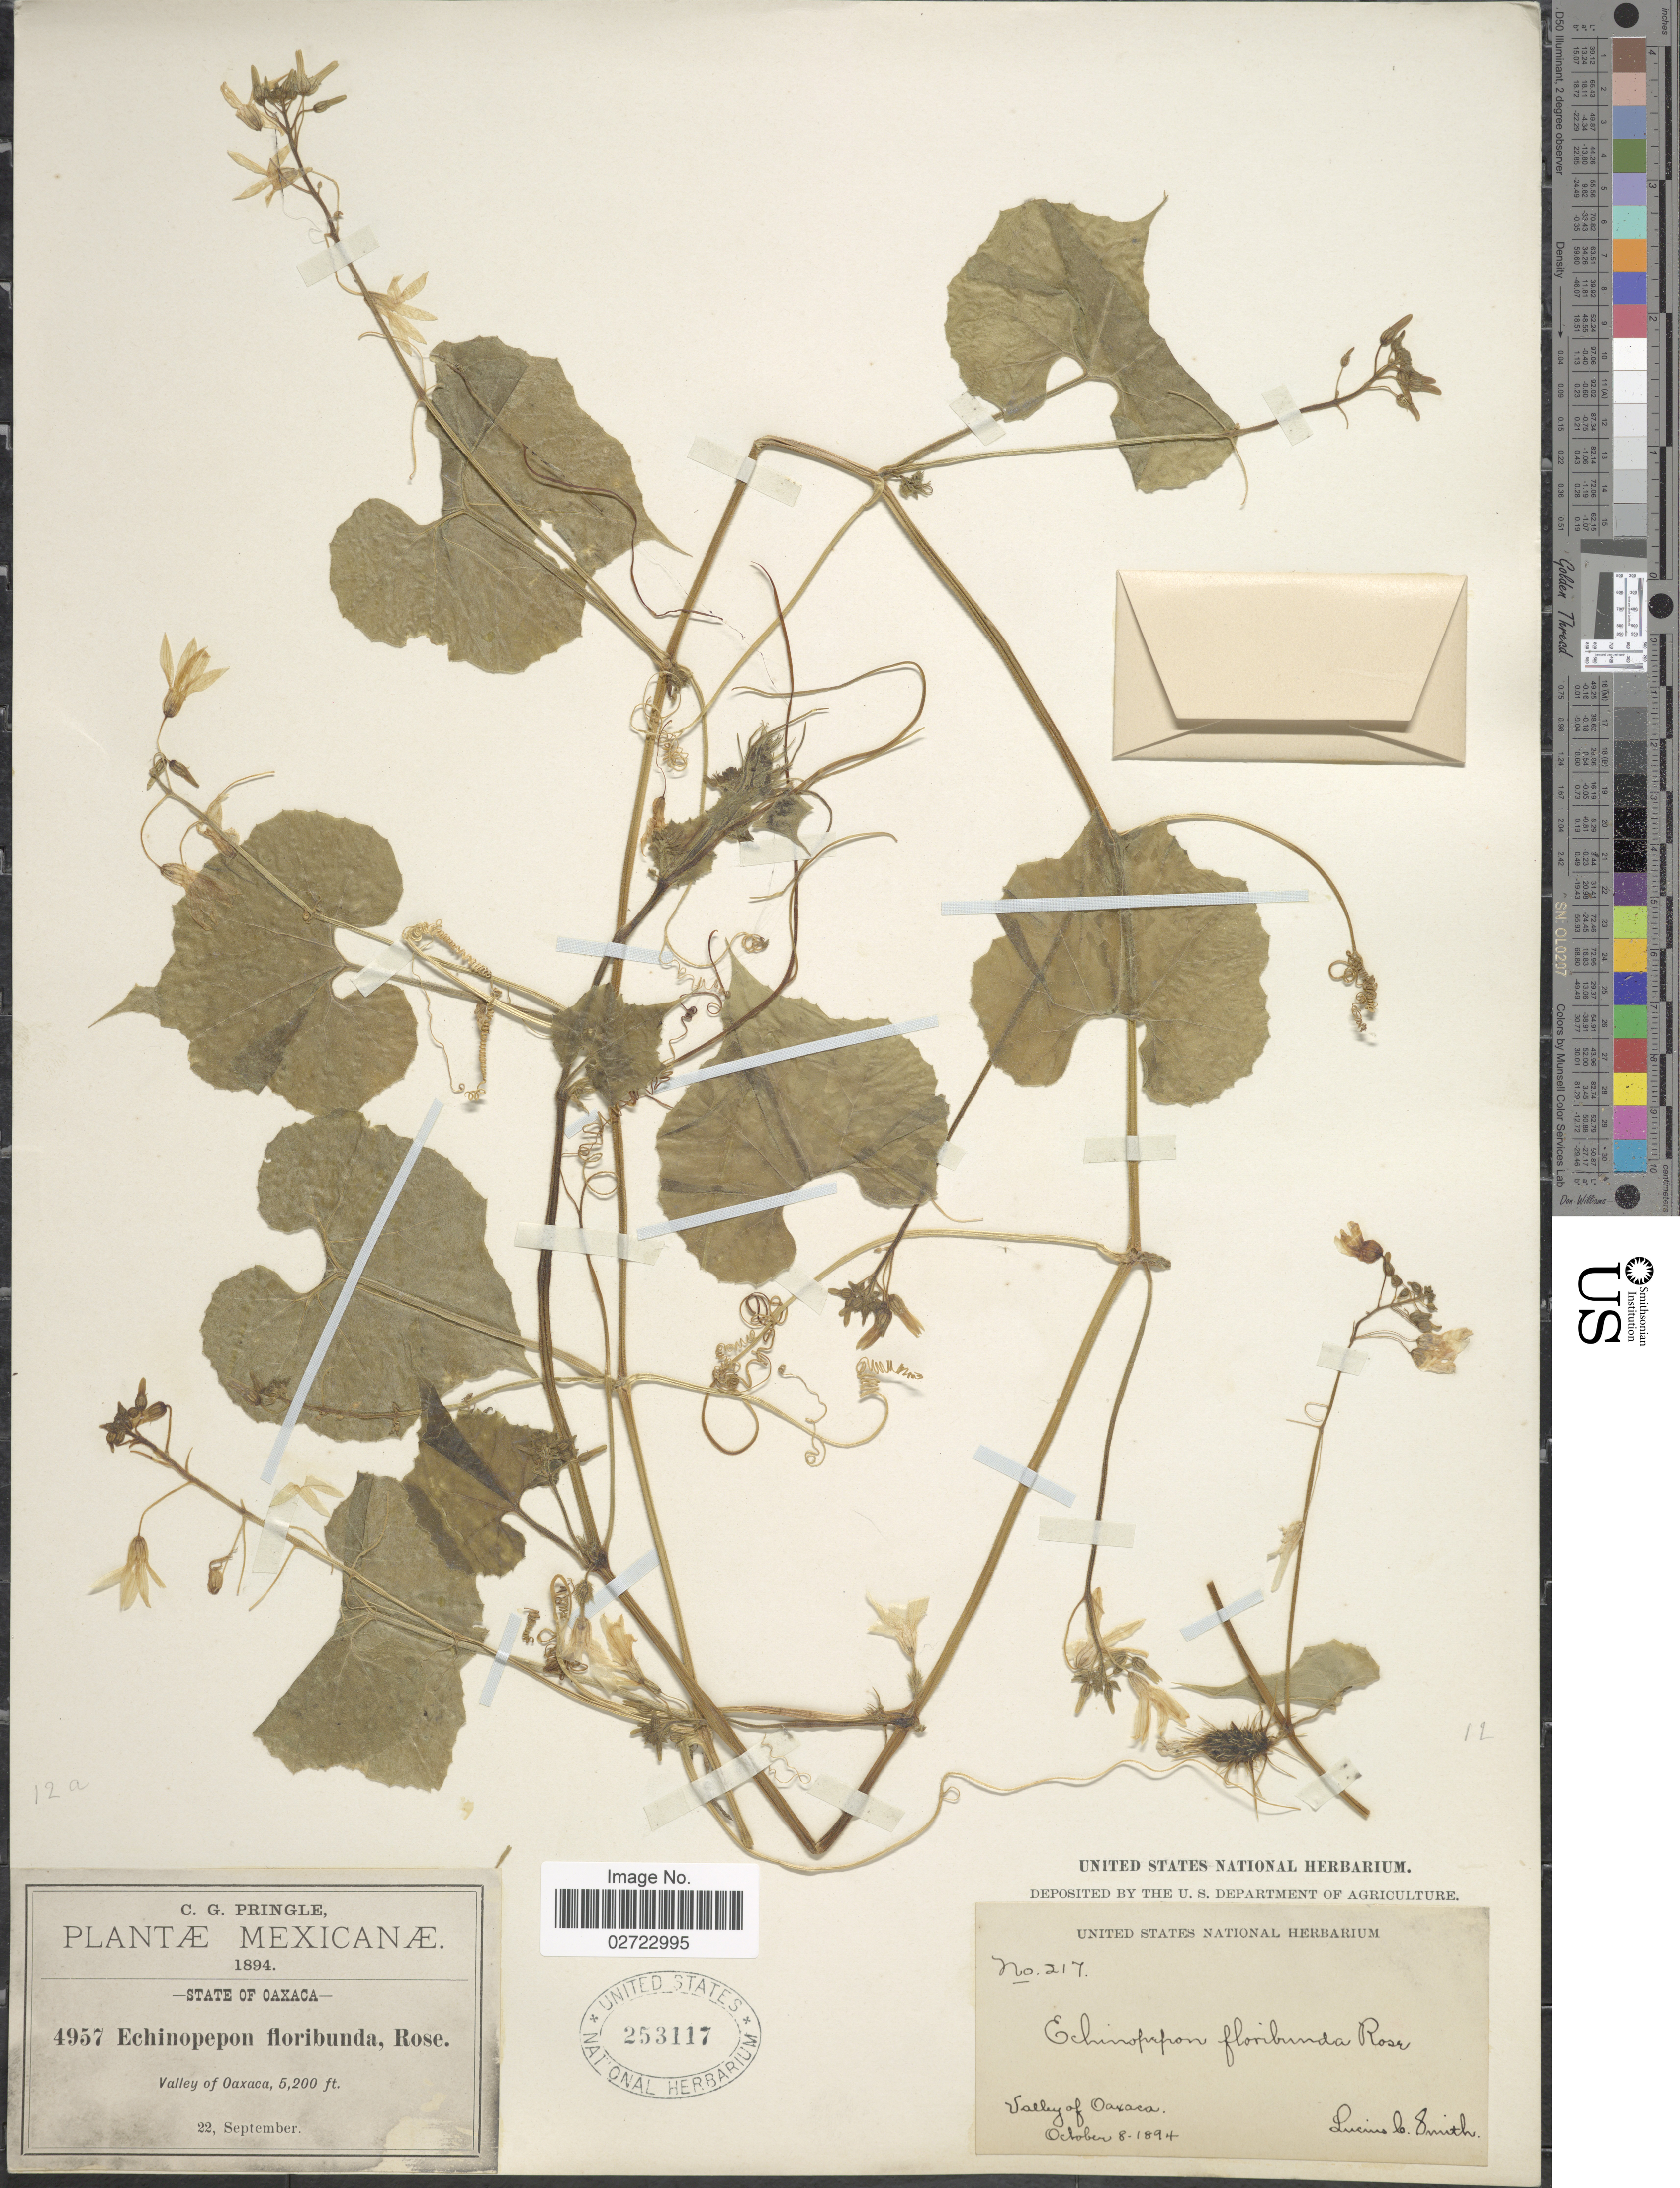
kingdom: Plantae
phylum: Tracheophyta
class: Magnoliopsida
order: Cucurbitales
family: Cucurbitaceae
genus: Echinopepon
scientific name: Echinopepon floribundus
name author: (Cogn.) Rose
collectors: C. G. Pringle & L. C. Smith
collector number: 4957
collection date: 1894-09-22/1894-10-08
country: Mexico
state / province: Oaxaca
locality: Valley of Oaxaca.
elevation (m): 1585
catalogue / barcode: US 253117